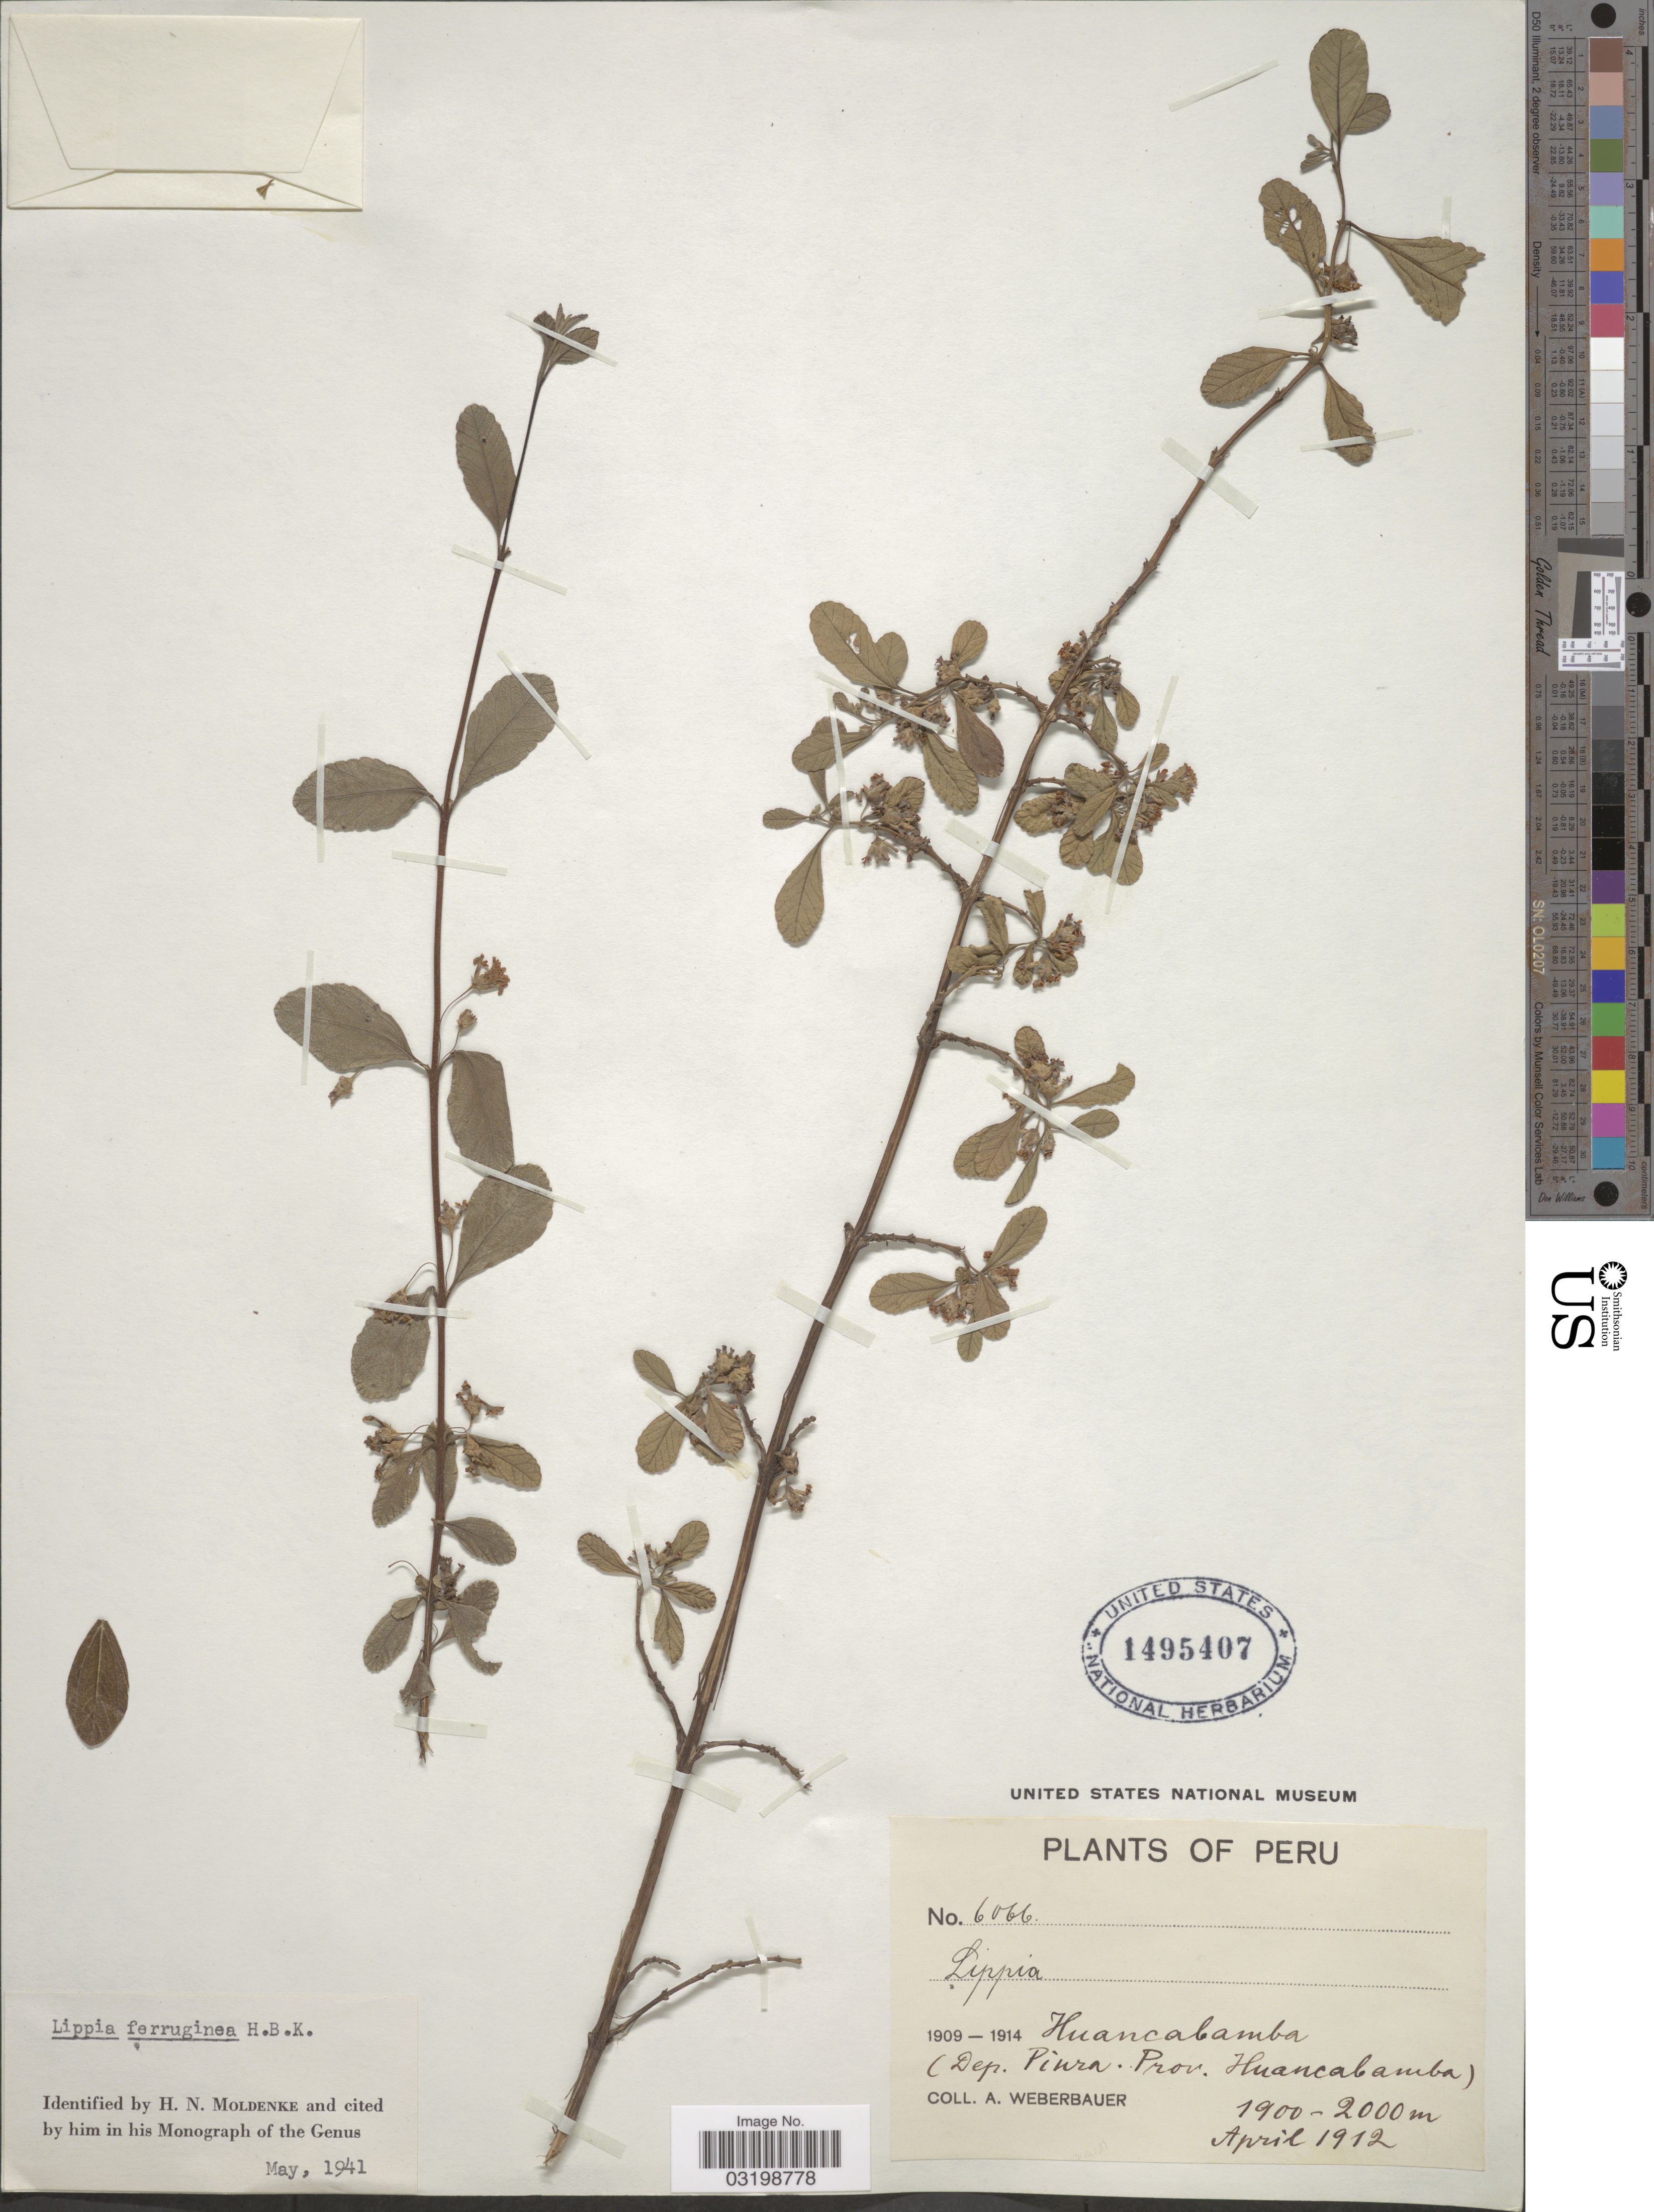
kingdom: Plantae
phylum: Tracheophyta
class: Magnoliopsida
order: Lamiales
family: Verbenaceae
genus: Lippia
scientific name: Lippia ferruginea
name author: Kunth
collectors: A. Weberbauer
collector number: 6066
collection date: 1912-04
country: Peru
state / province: Piura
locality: Huancabamba. (Dep. Piura. Prov. Huancabamba).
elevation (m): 1900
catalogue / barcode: US 1495407